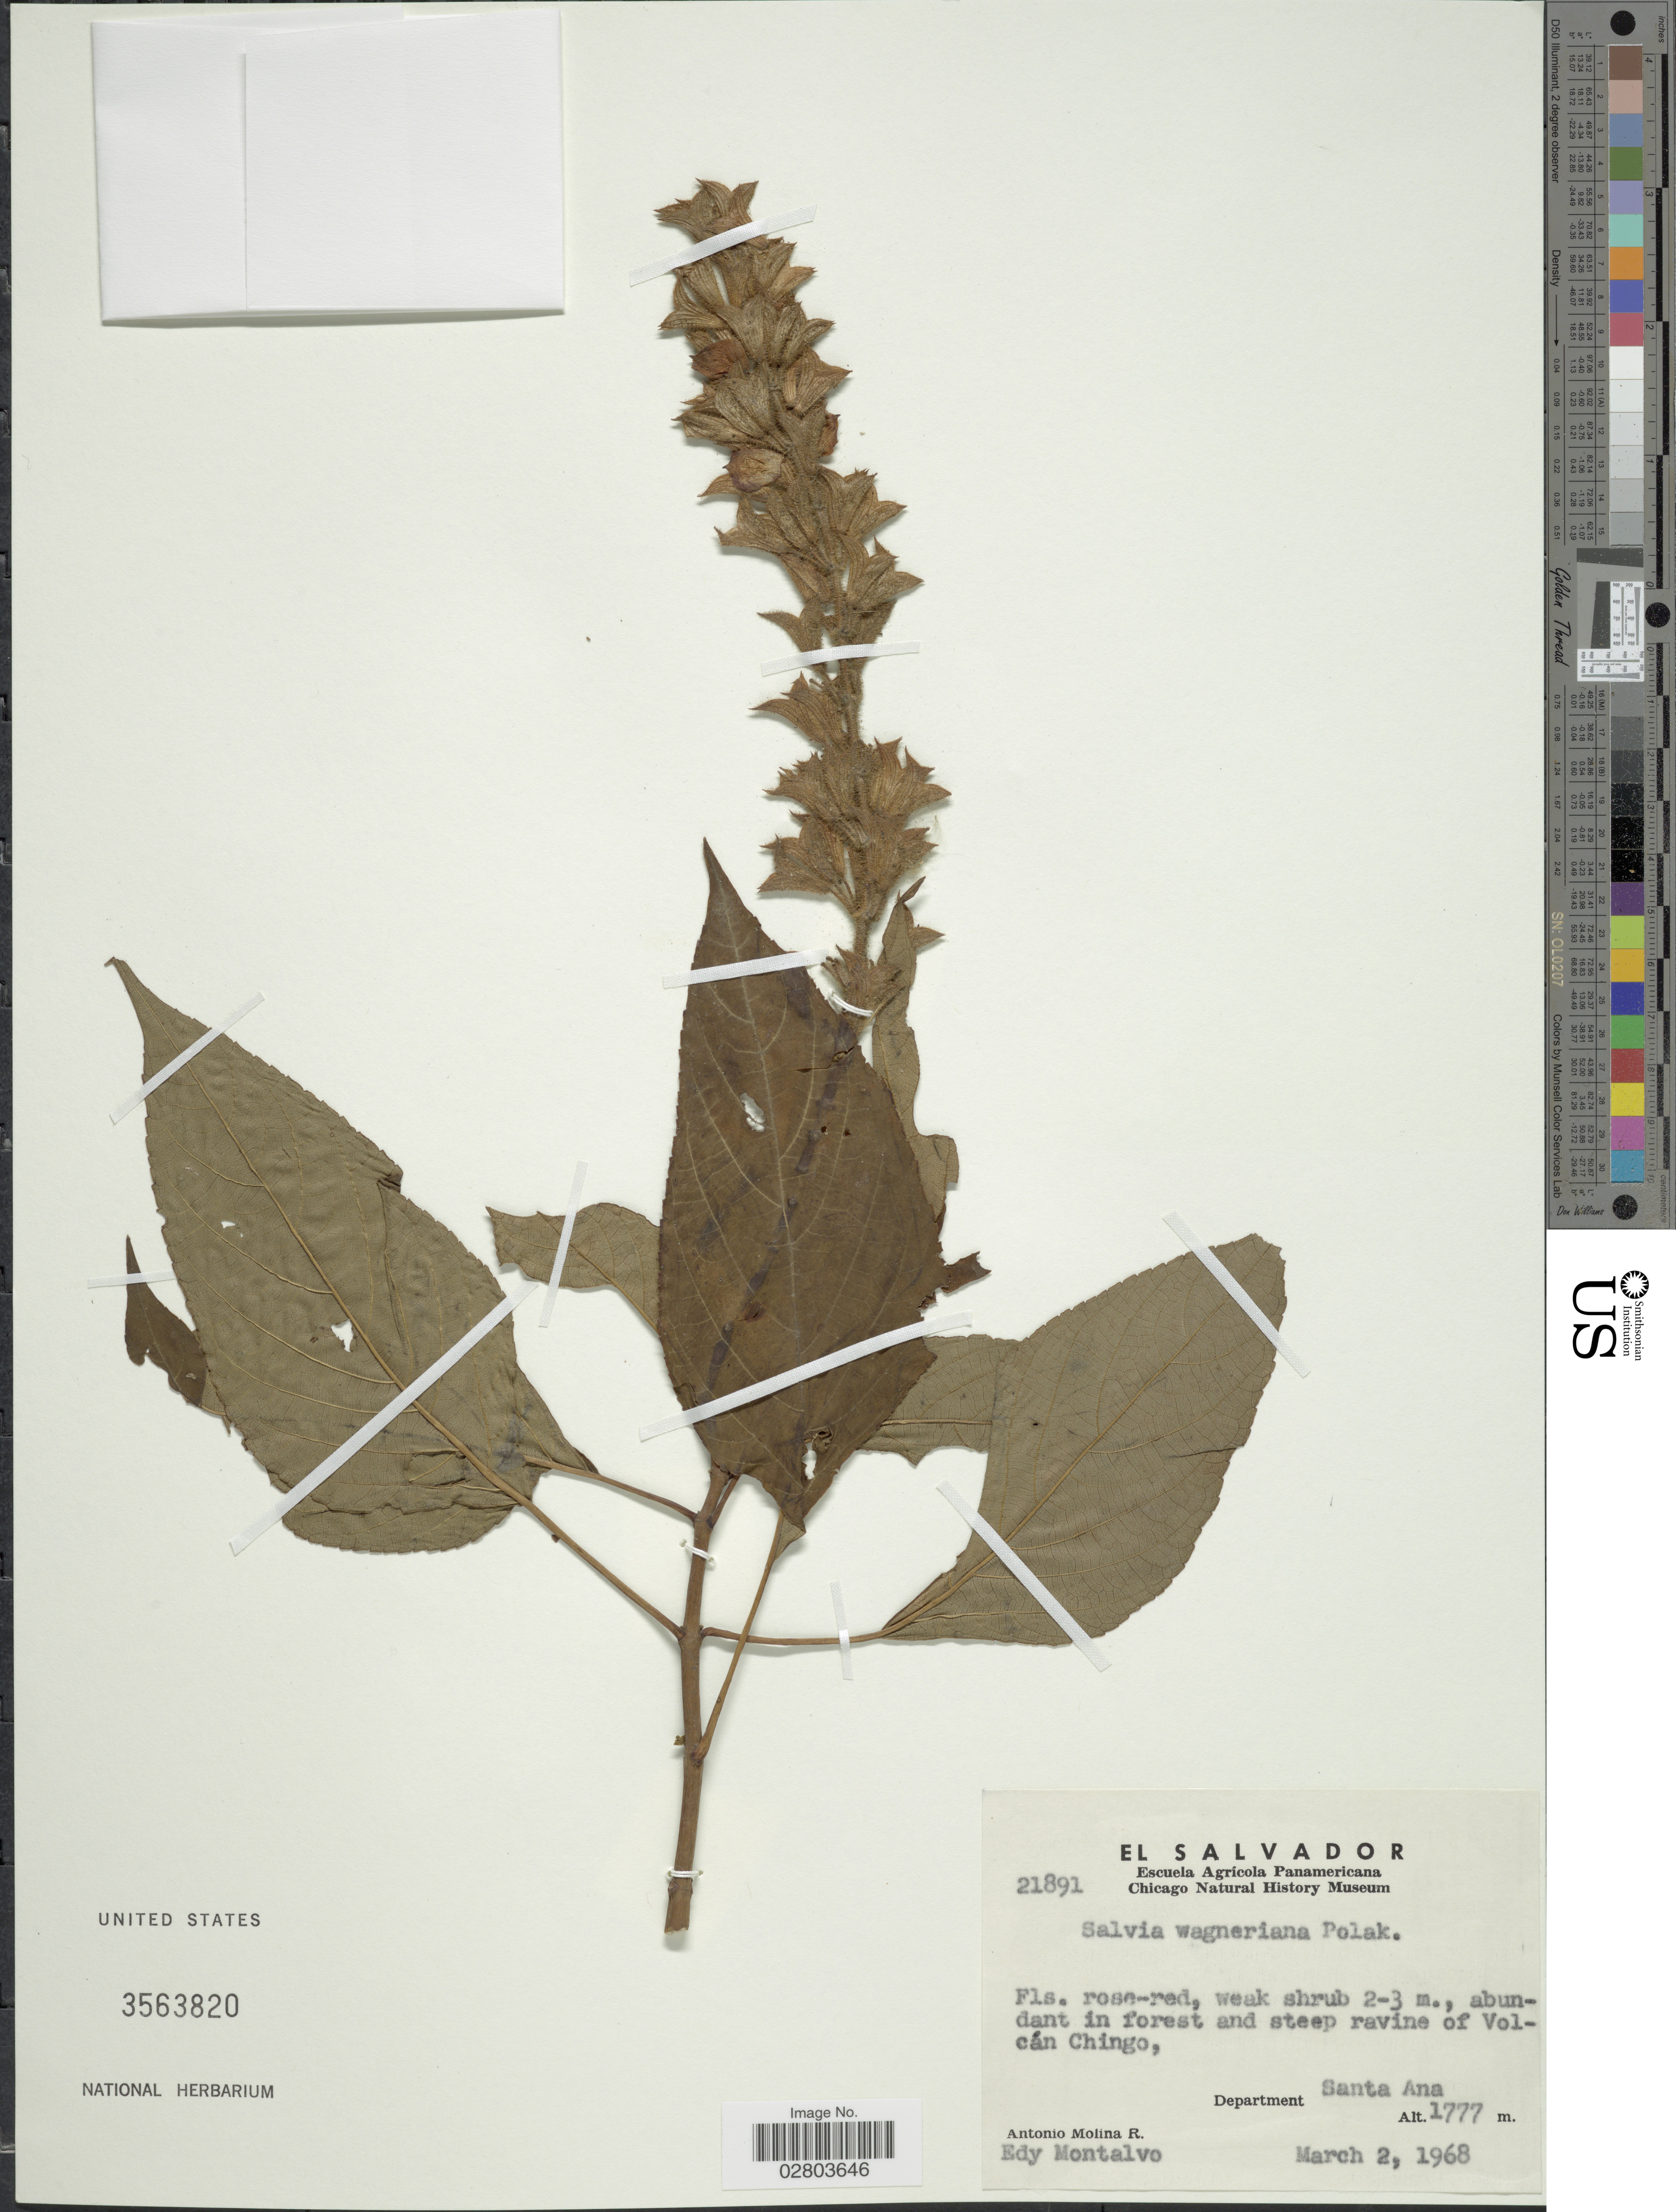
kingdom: Plantae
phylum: Tracheophyta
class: Magnoliopsida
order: Lamiales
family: Lamiaceae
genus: Salvia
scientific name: Salvia wagneriana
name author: Pol.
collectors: A. Molina R. & E. A. Montalvo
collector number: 21891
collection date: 1968-03-02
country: El Salvador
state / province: Santa Ana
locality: Abundant in forest and steep ravine of Volcán Chingo, Department Santa Ana.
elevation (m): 1777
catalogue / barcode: US 3563820